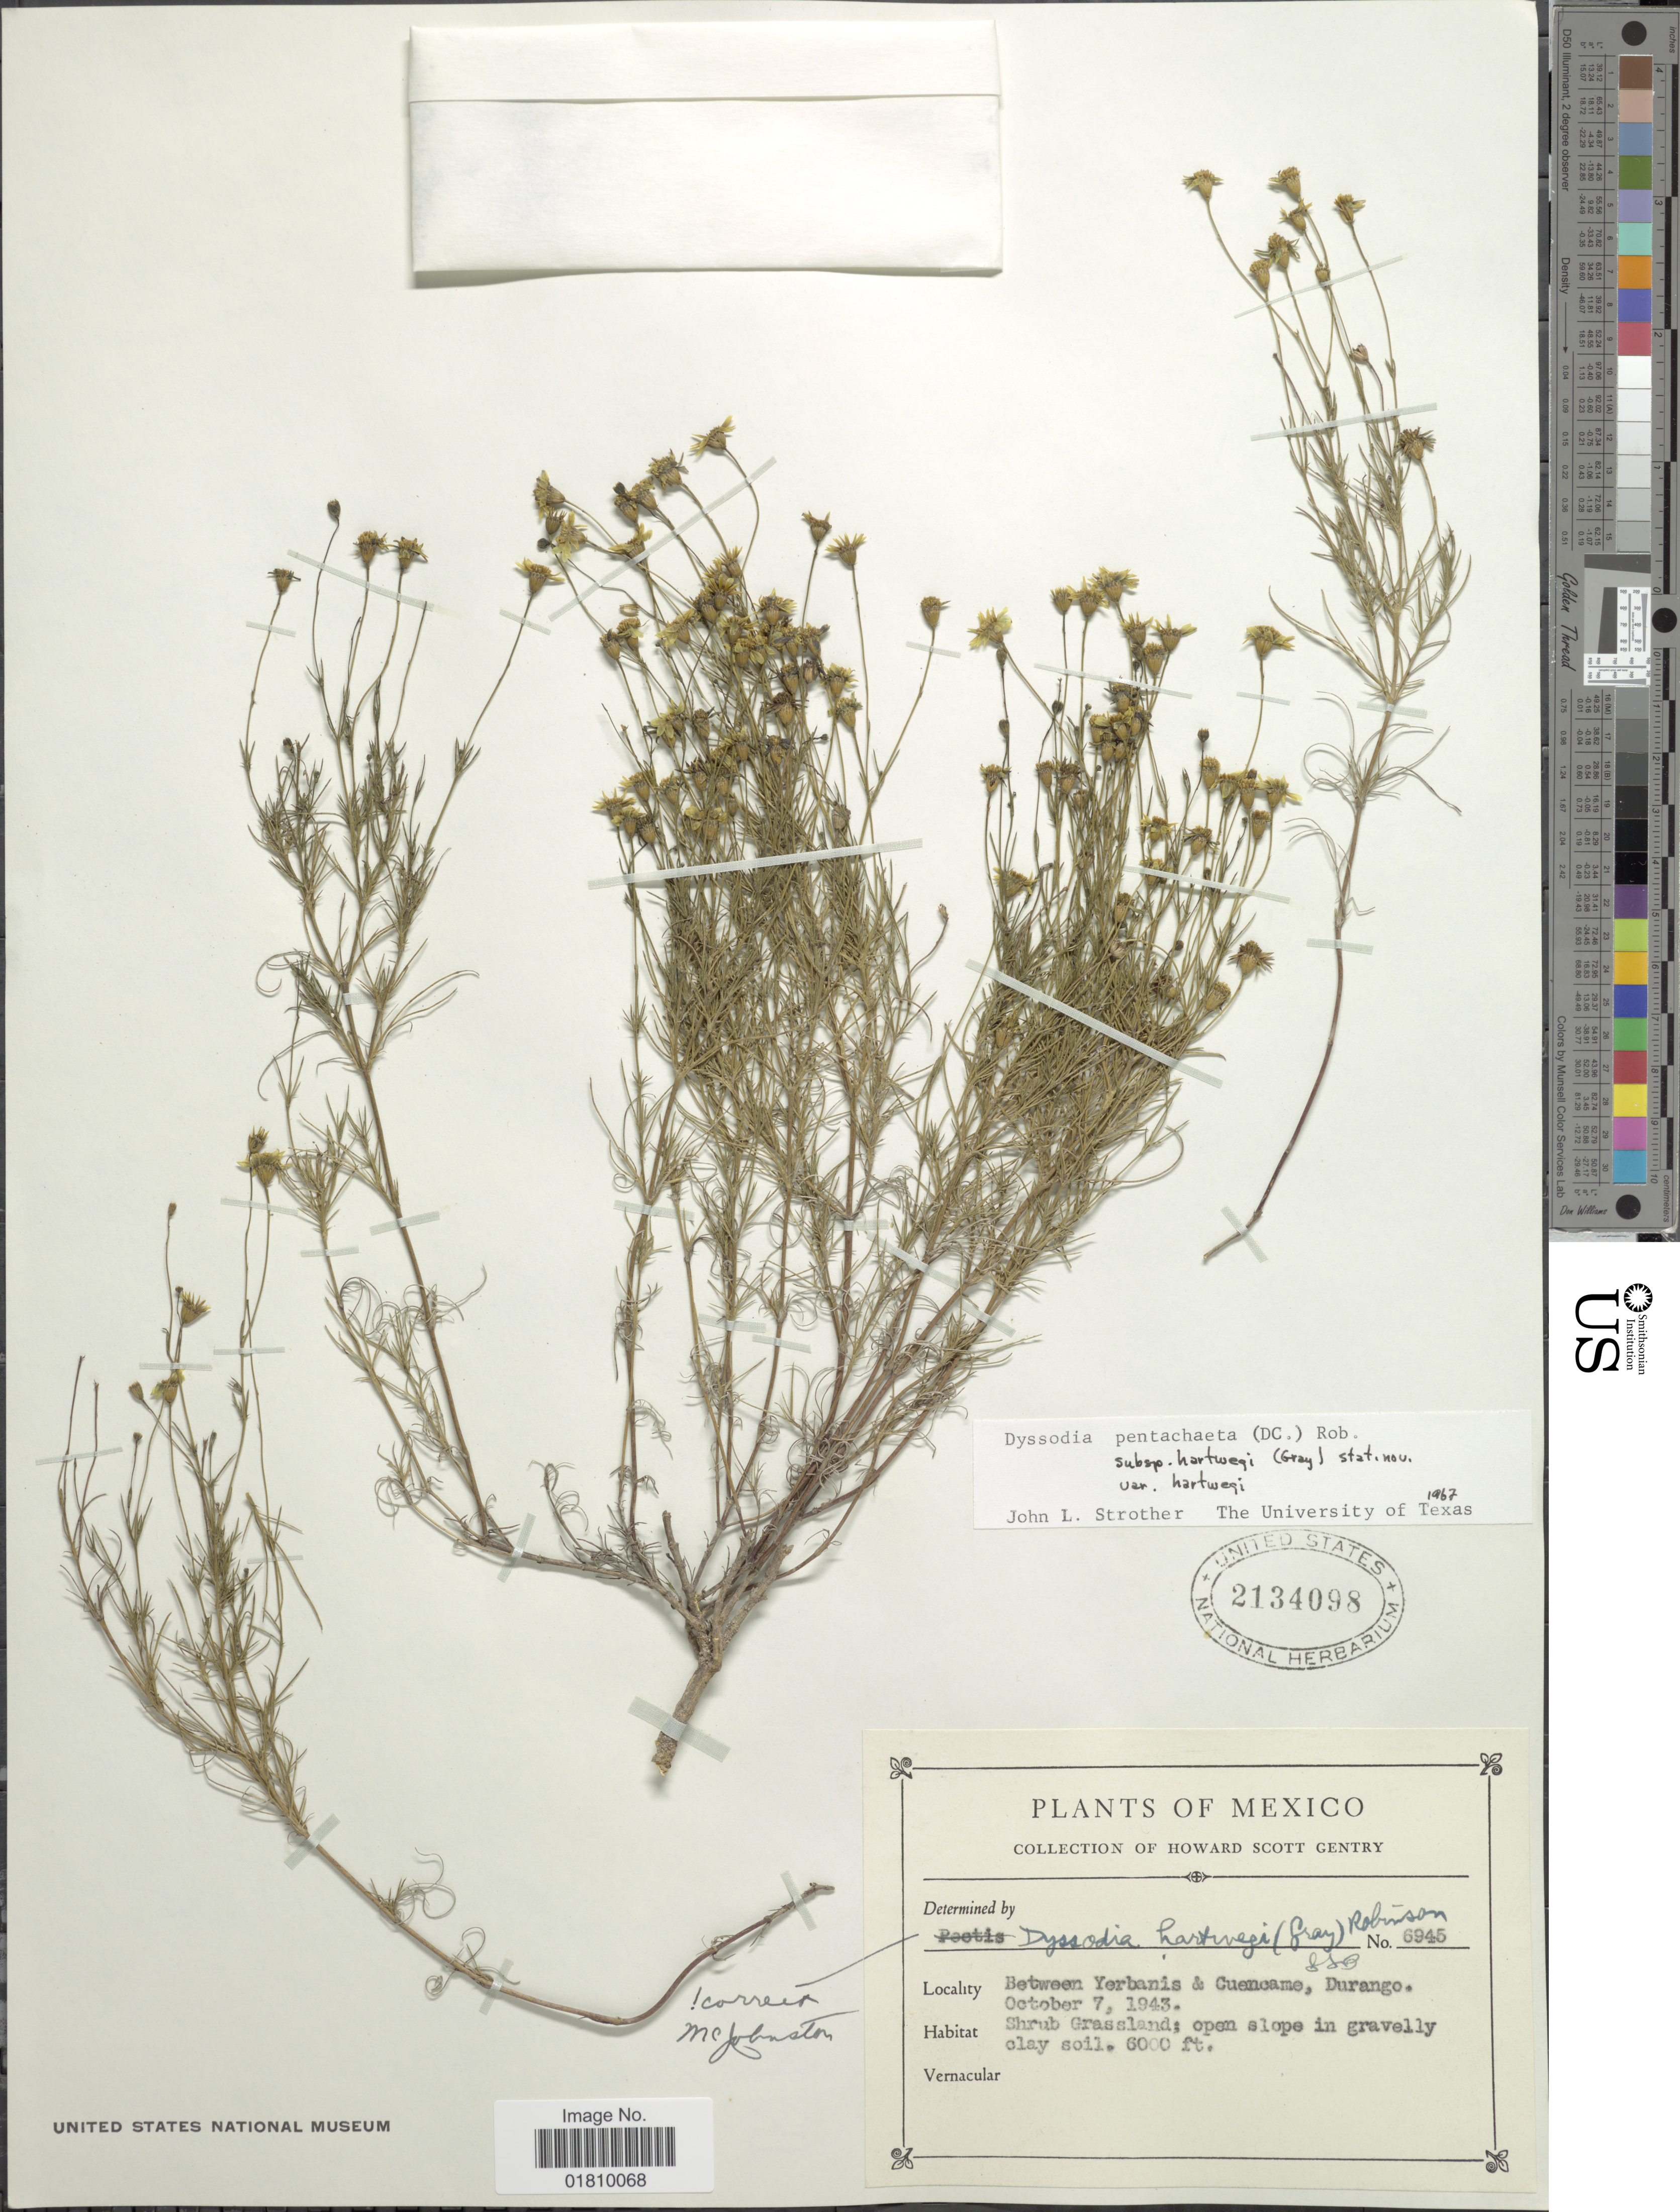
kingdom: Plantae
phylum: Tracheophyta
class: Magnoliopsida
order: Asterales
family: Asteraceae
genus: Thymophylla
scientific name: Thymophylla pentachaeta var. hartwegii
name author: (A. Gray) Strother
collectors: H. S. Gentry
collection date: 1943-10-07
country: Mexico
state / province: Durango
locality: Between Yerbanis & Cuencame, shrub Grassland, open slope in gravelly clay soil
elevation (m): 1829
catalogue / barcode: US 2134098